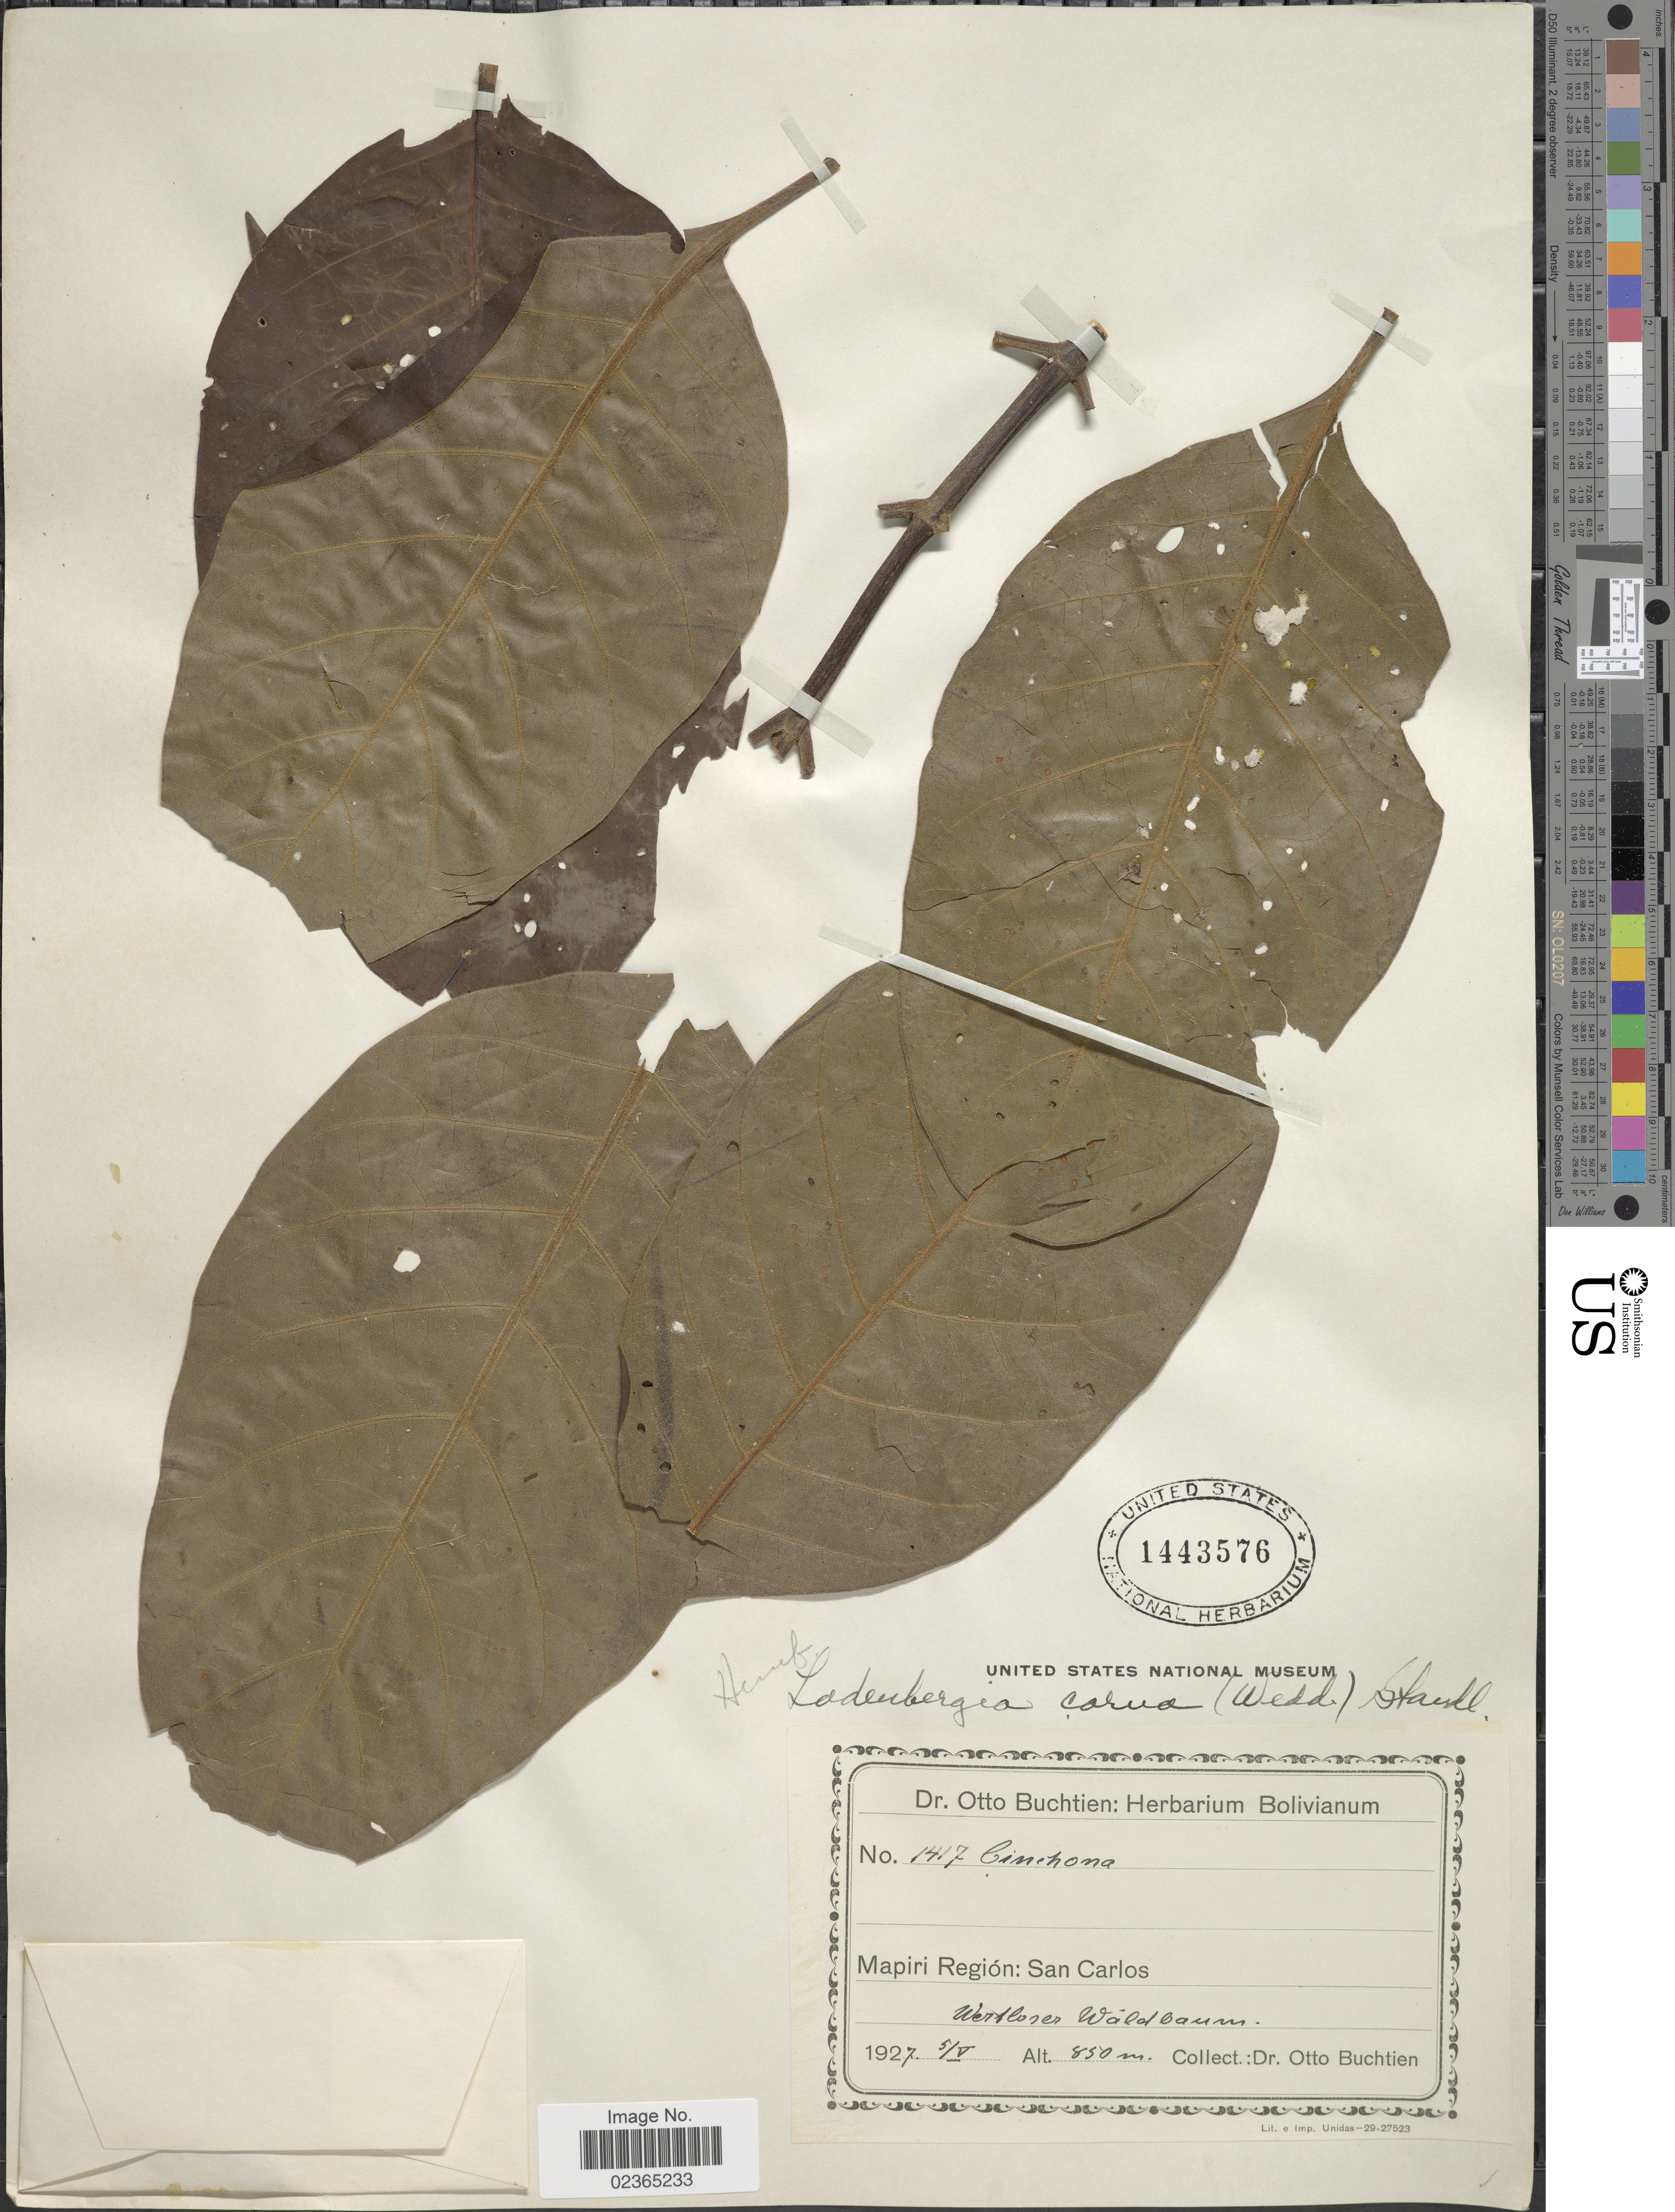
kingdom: Plantae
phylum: Tracheophyta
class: Magnoliopsida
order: Gentianales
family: Rubiaceae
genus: Ladenbergia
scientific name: Ladenbergia carua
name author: (Wedd.) Standl.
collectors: O. Buchtien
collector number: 1417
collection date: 1927-05-05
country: Bolivia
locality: Mapiri Region: San Carlos,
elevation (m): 850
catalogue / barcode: US 1443576